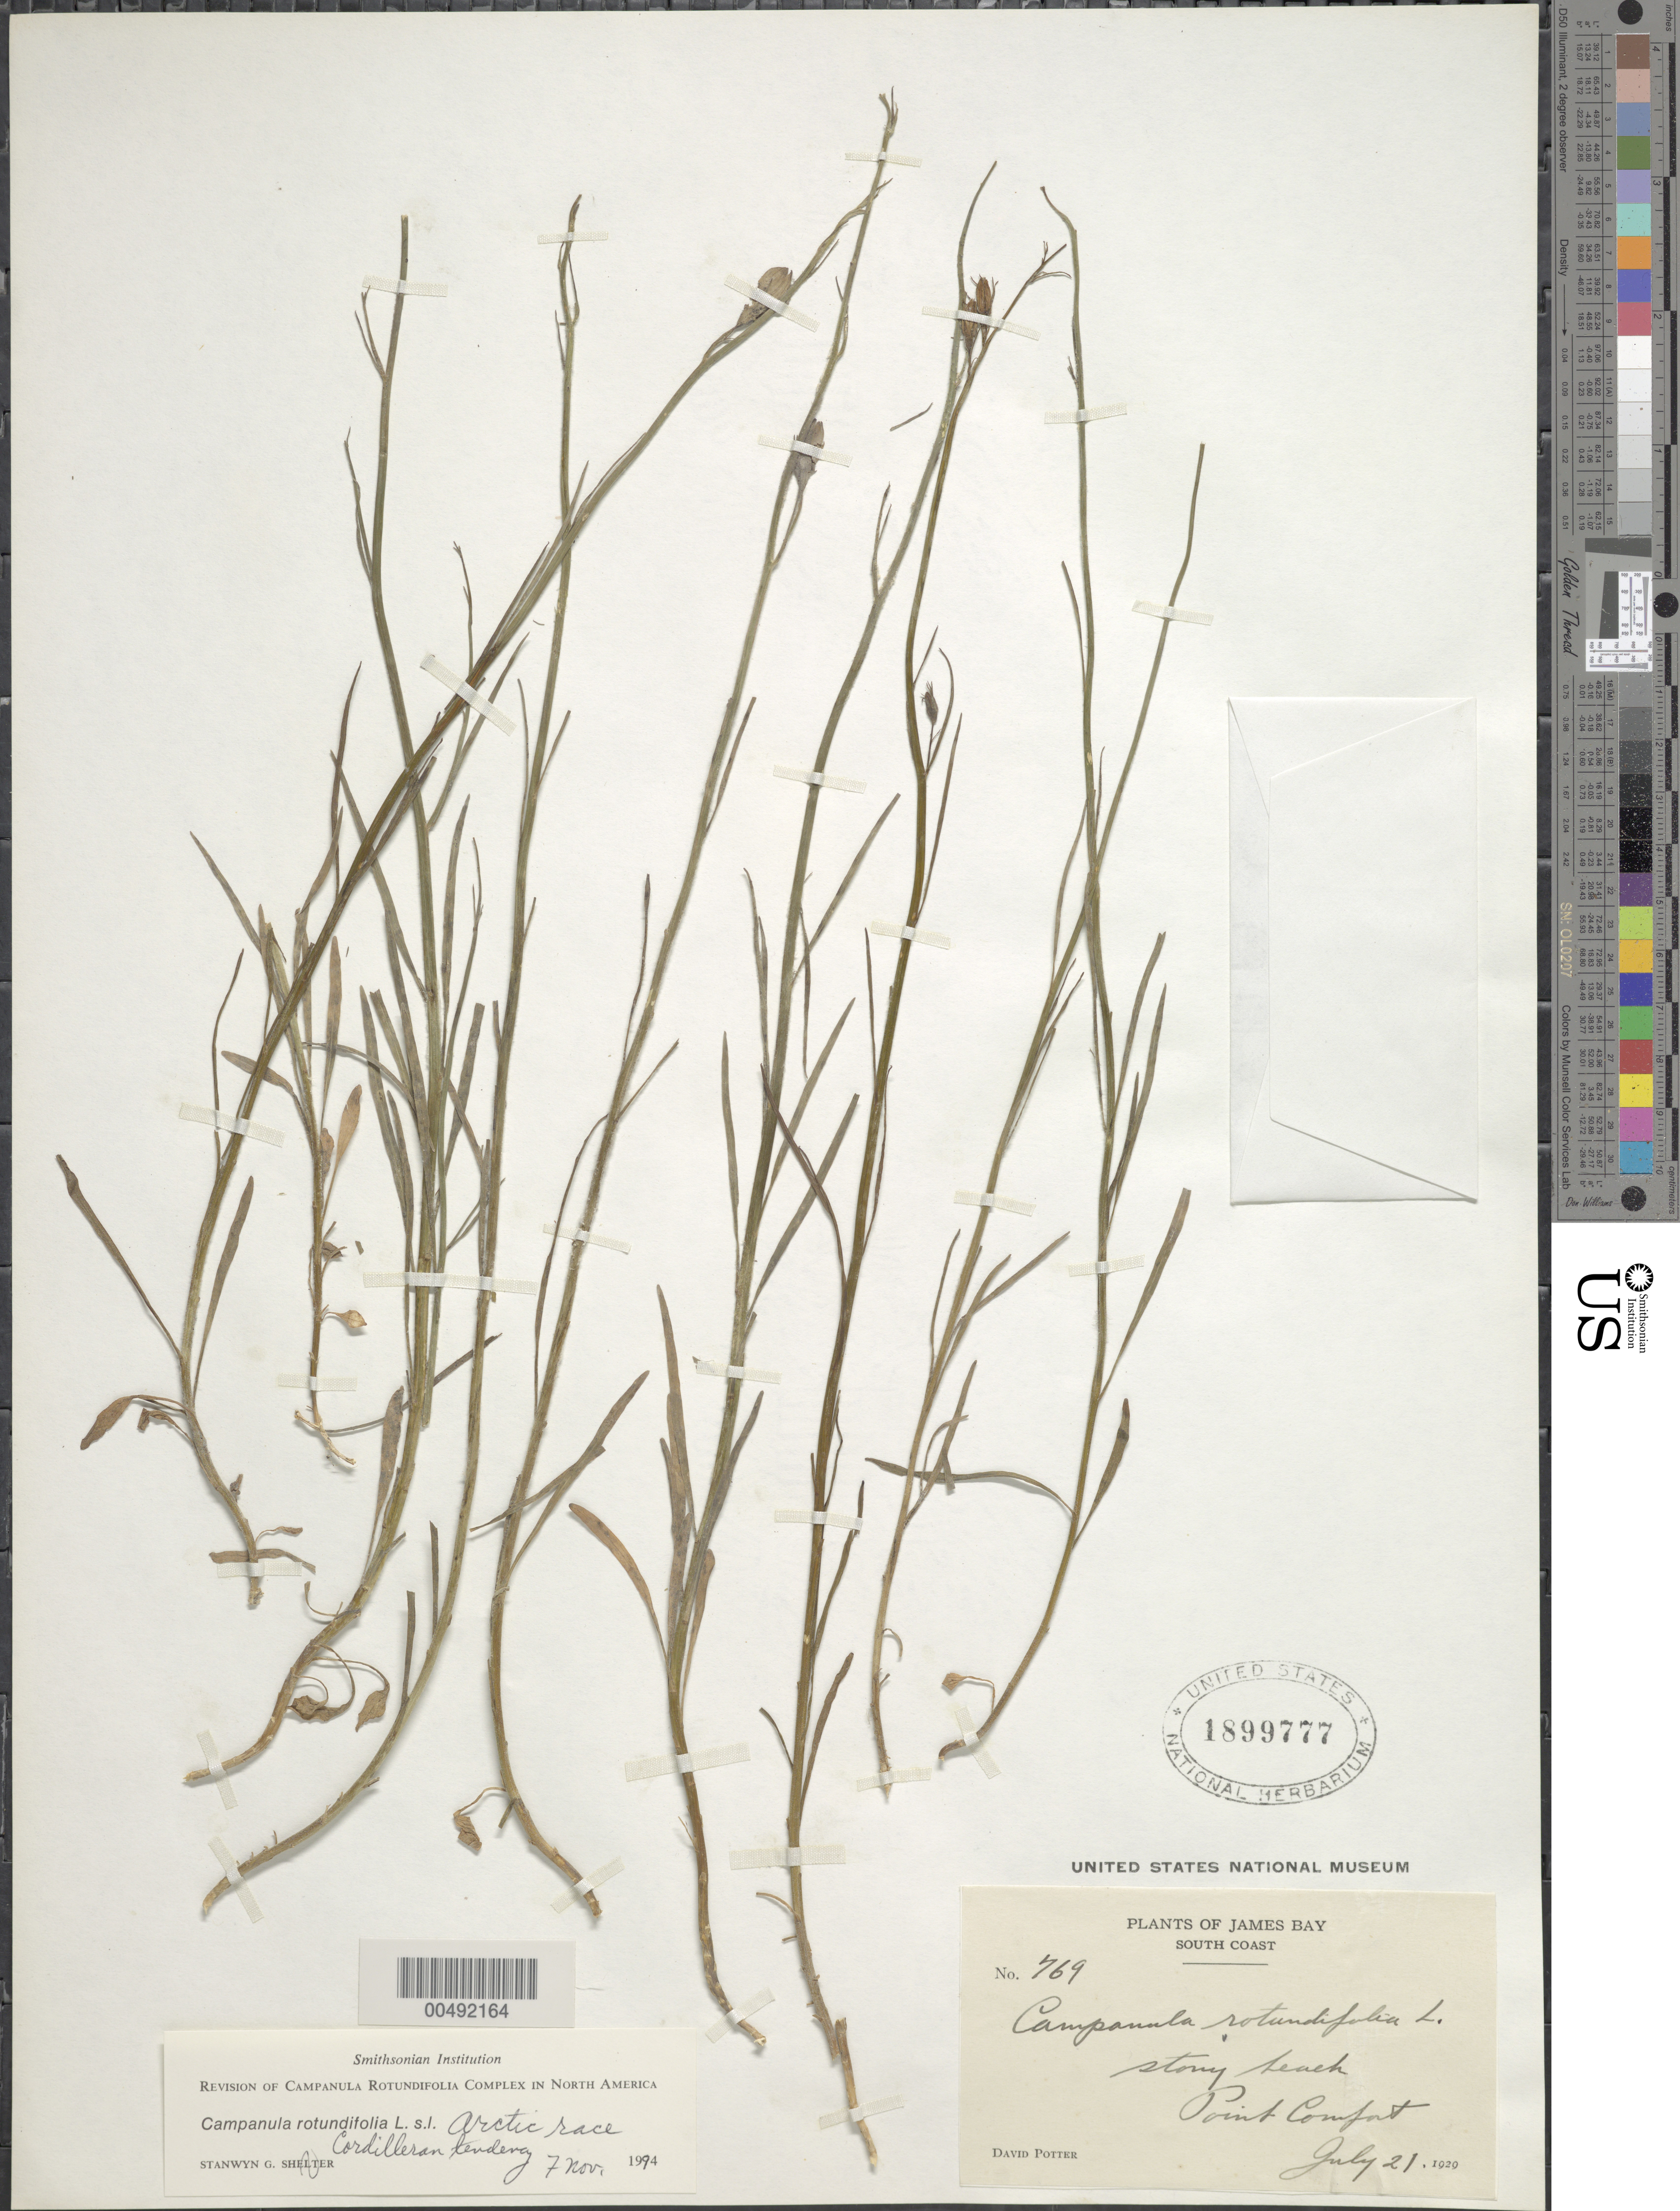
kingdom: Plantae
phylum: Tracheophyta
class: Magnoliopsida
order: Asterales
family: Campanulaceae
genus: Campanula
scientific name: Campanula rotundifolia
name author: L.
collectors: D. Potter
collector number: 769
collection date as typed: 21 Jul 1929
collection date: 1929-07-21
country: Canada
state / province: Ontario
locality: James Bay, South Coast, Point Comfort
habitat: stony beach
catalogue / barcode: US 1899777